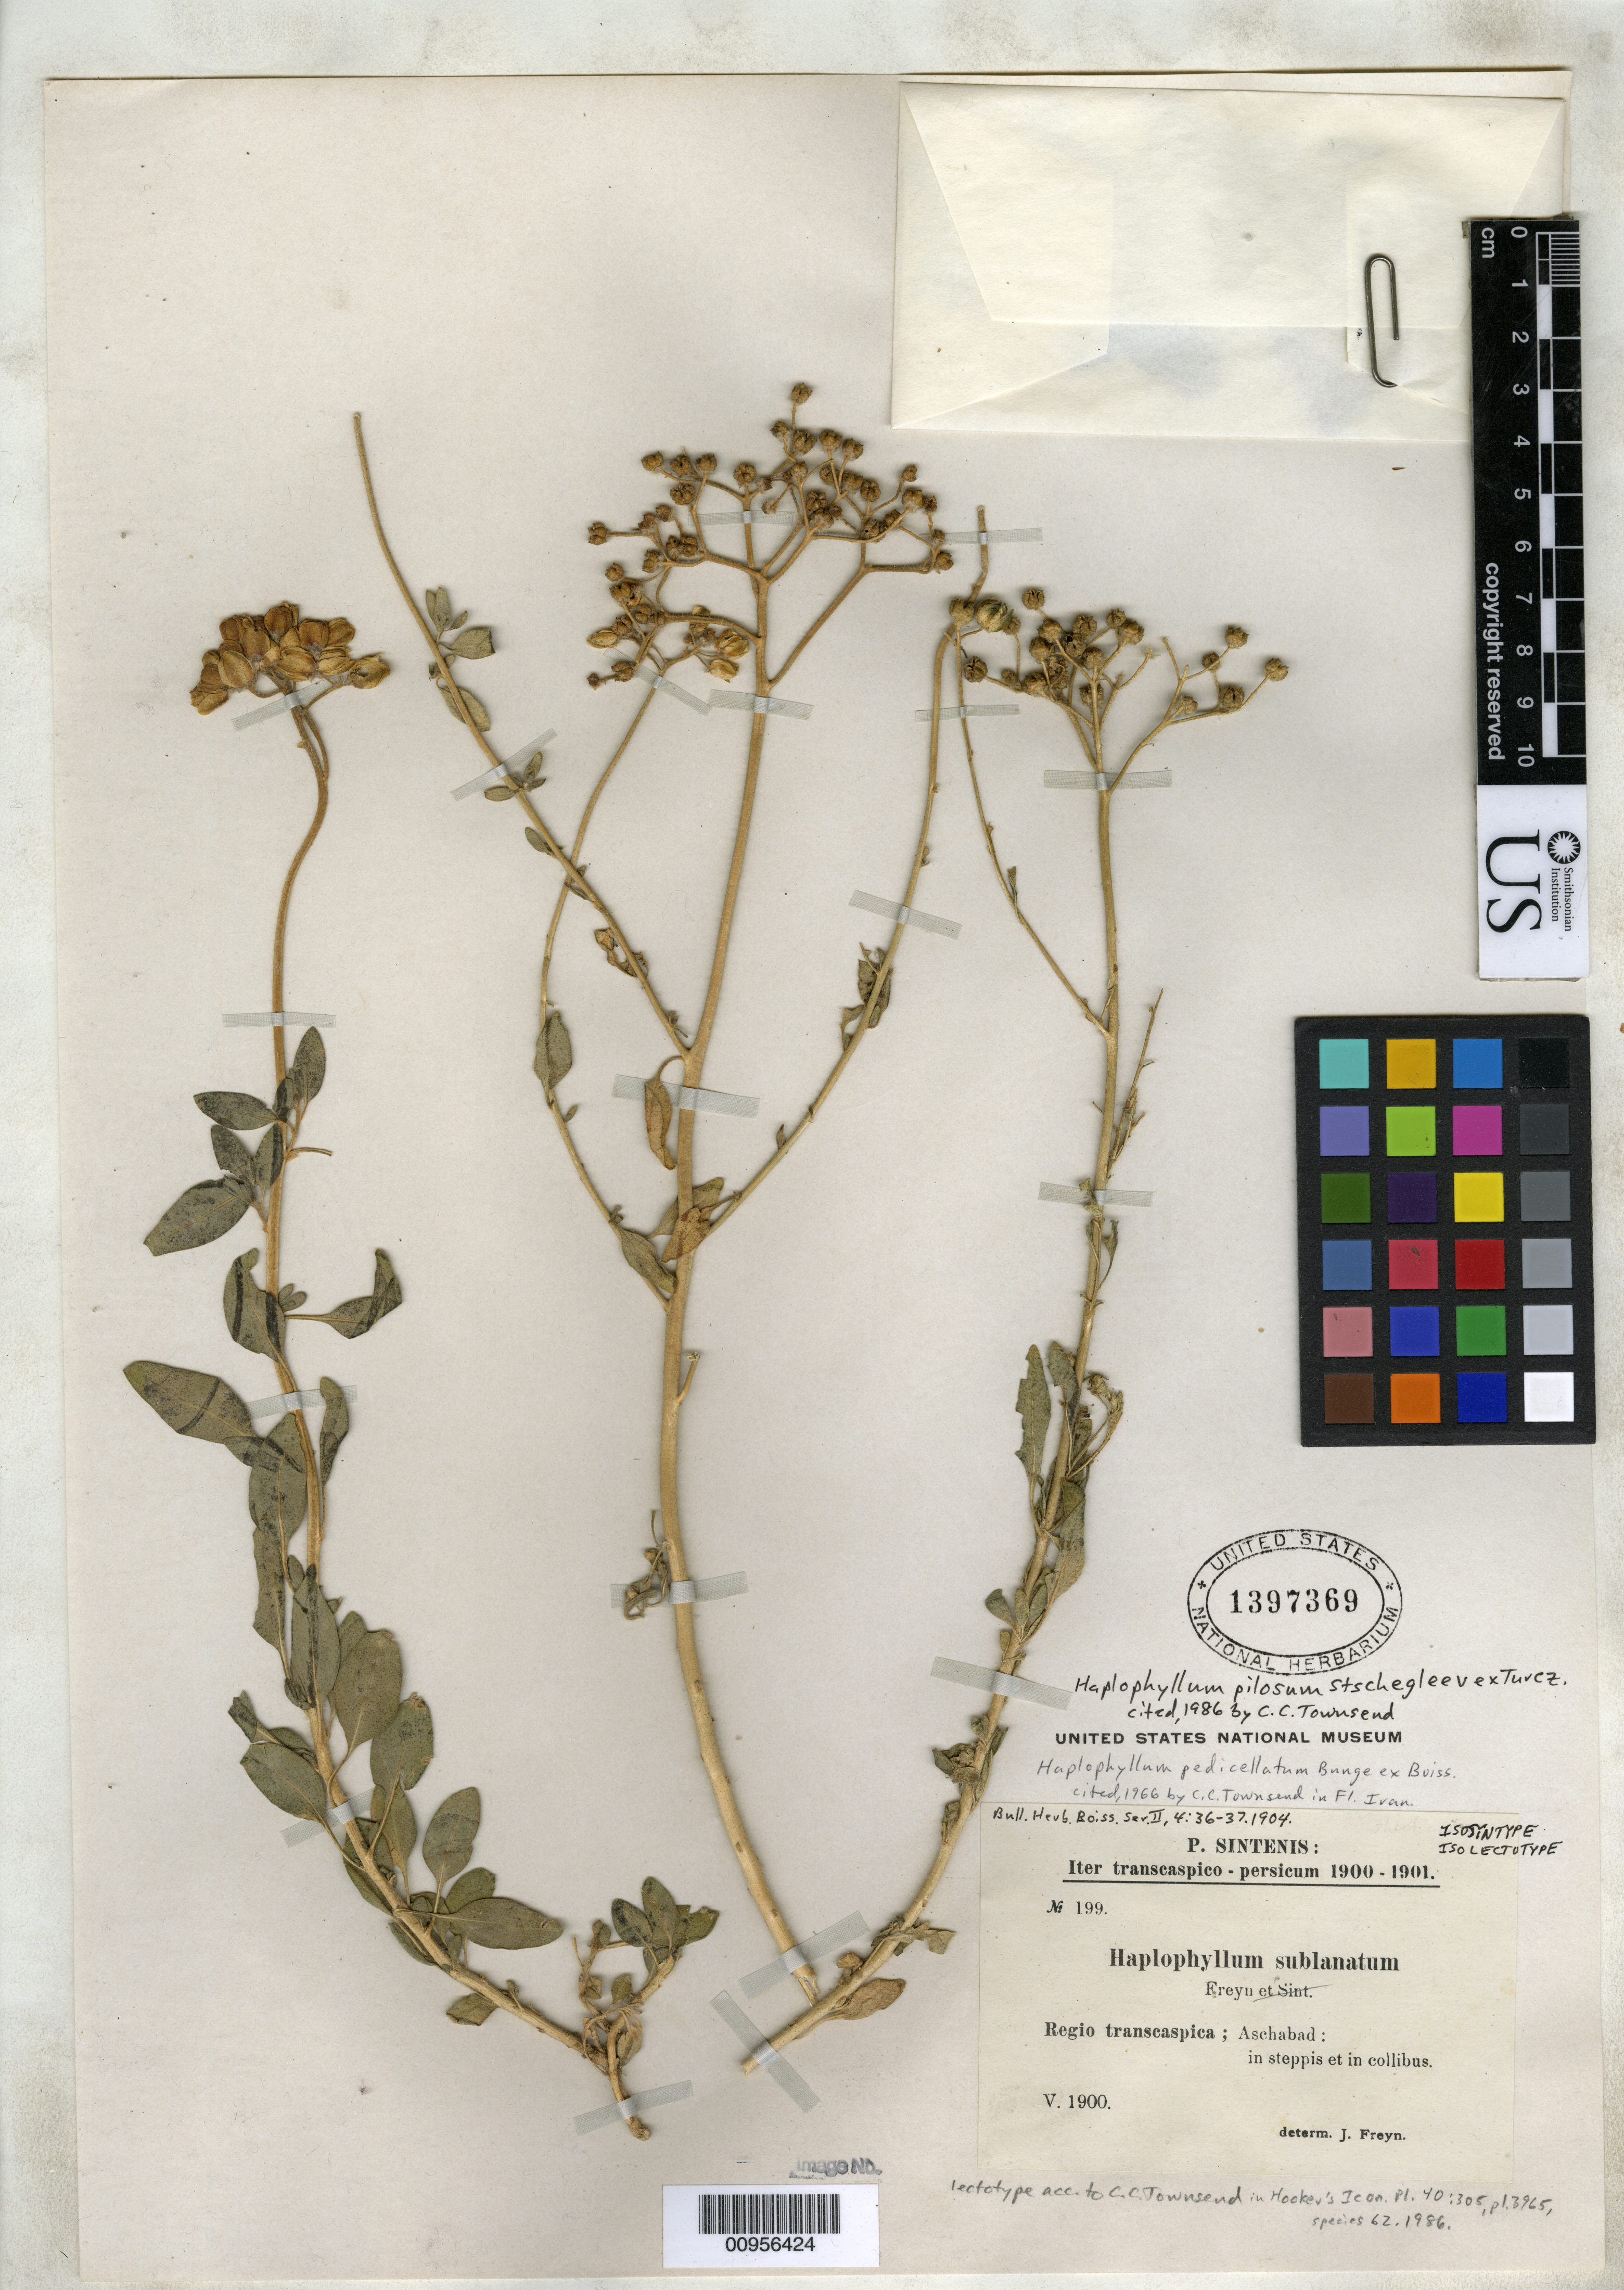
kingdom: Plantae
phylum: Tracheophyta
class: Magnoliopsida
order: Sapindales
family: Rutaceae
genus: Haplophyllum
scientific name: Haplophyllum sublanatum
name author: Freyn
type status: Isolectotype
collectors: P. Sintenis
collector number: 199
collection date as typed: May 1900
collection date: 1900-05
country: Turkmenistan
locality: Regio transcaspica; Aschabad: in steppis et in collibus.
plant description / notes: Currently accepted name as cited by C.C. Townsend (1986).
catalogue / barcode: US 1397369